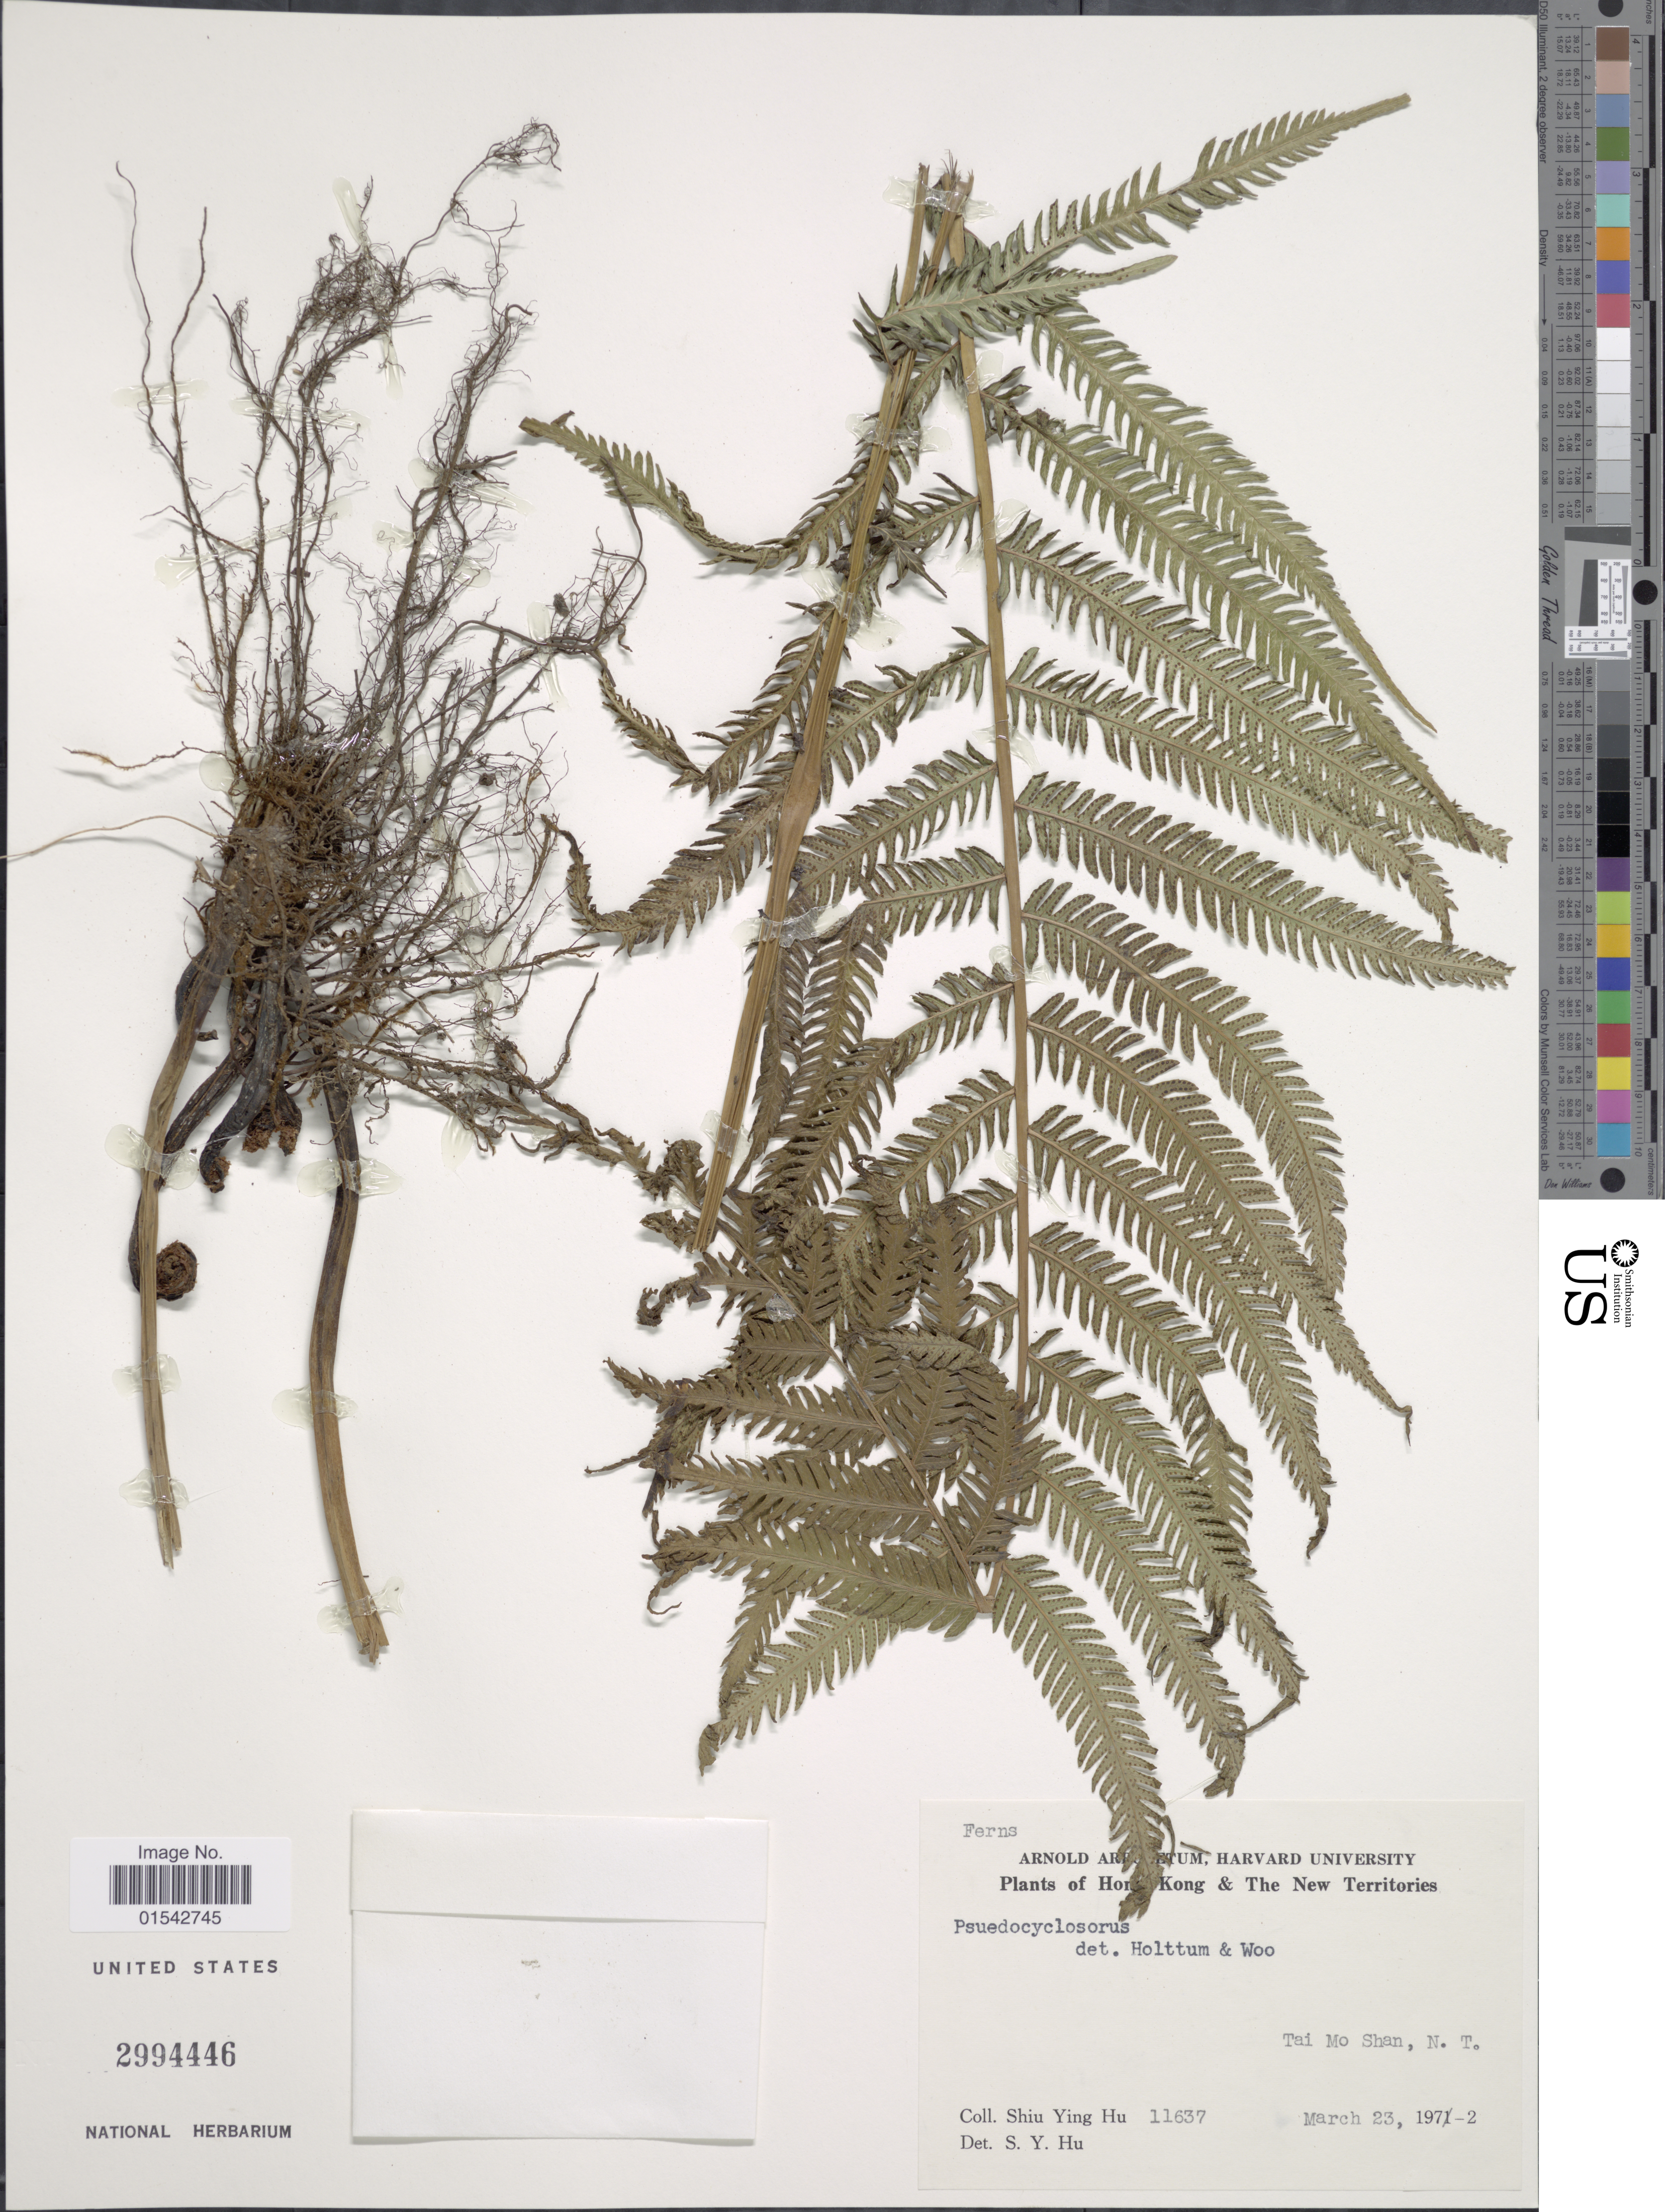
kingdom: Plantae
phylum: Tracheophyta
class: Polypodiopsida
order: Polypodiales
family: Thelypteridaceae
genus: Cyclosorus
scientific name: Cyclosorus sp.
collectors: S. Y. Hu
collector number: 11637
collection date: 1972-03-23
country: China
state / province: Hong Kong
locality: Hong kong & The New Territories, Tai Mo Shan, N. T.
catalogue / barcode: US 2994446